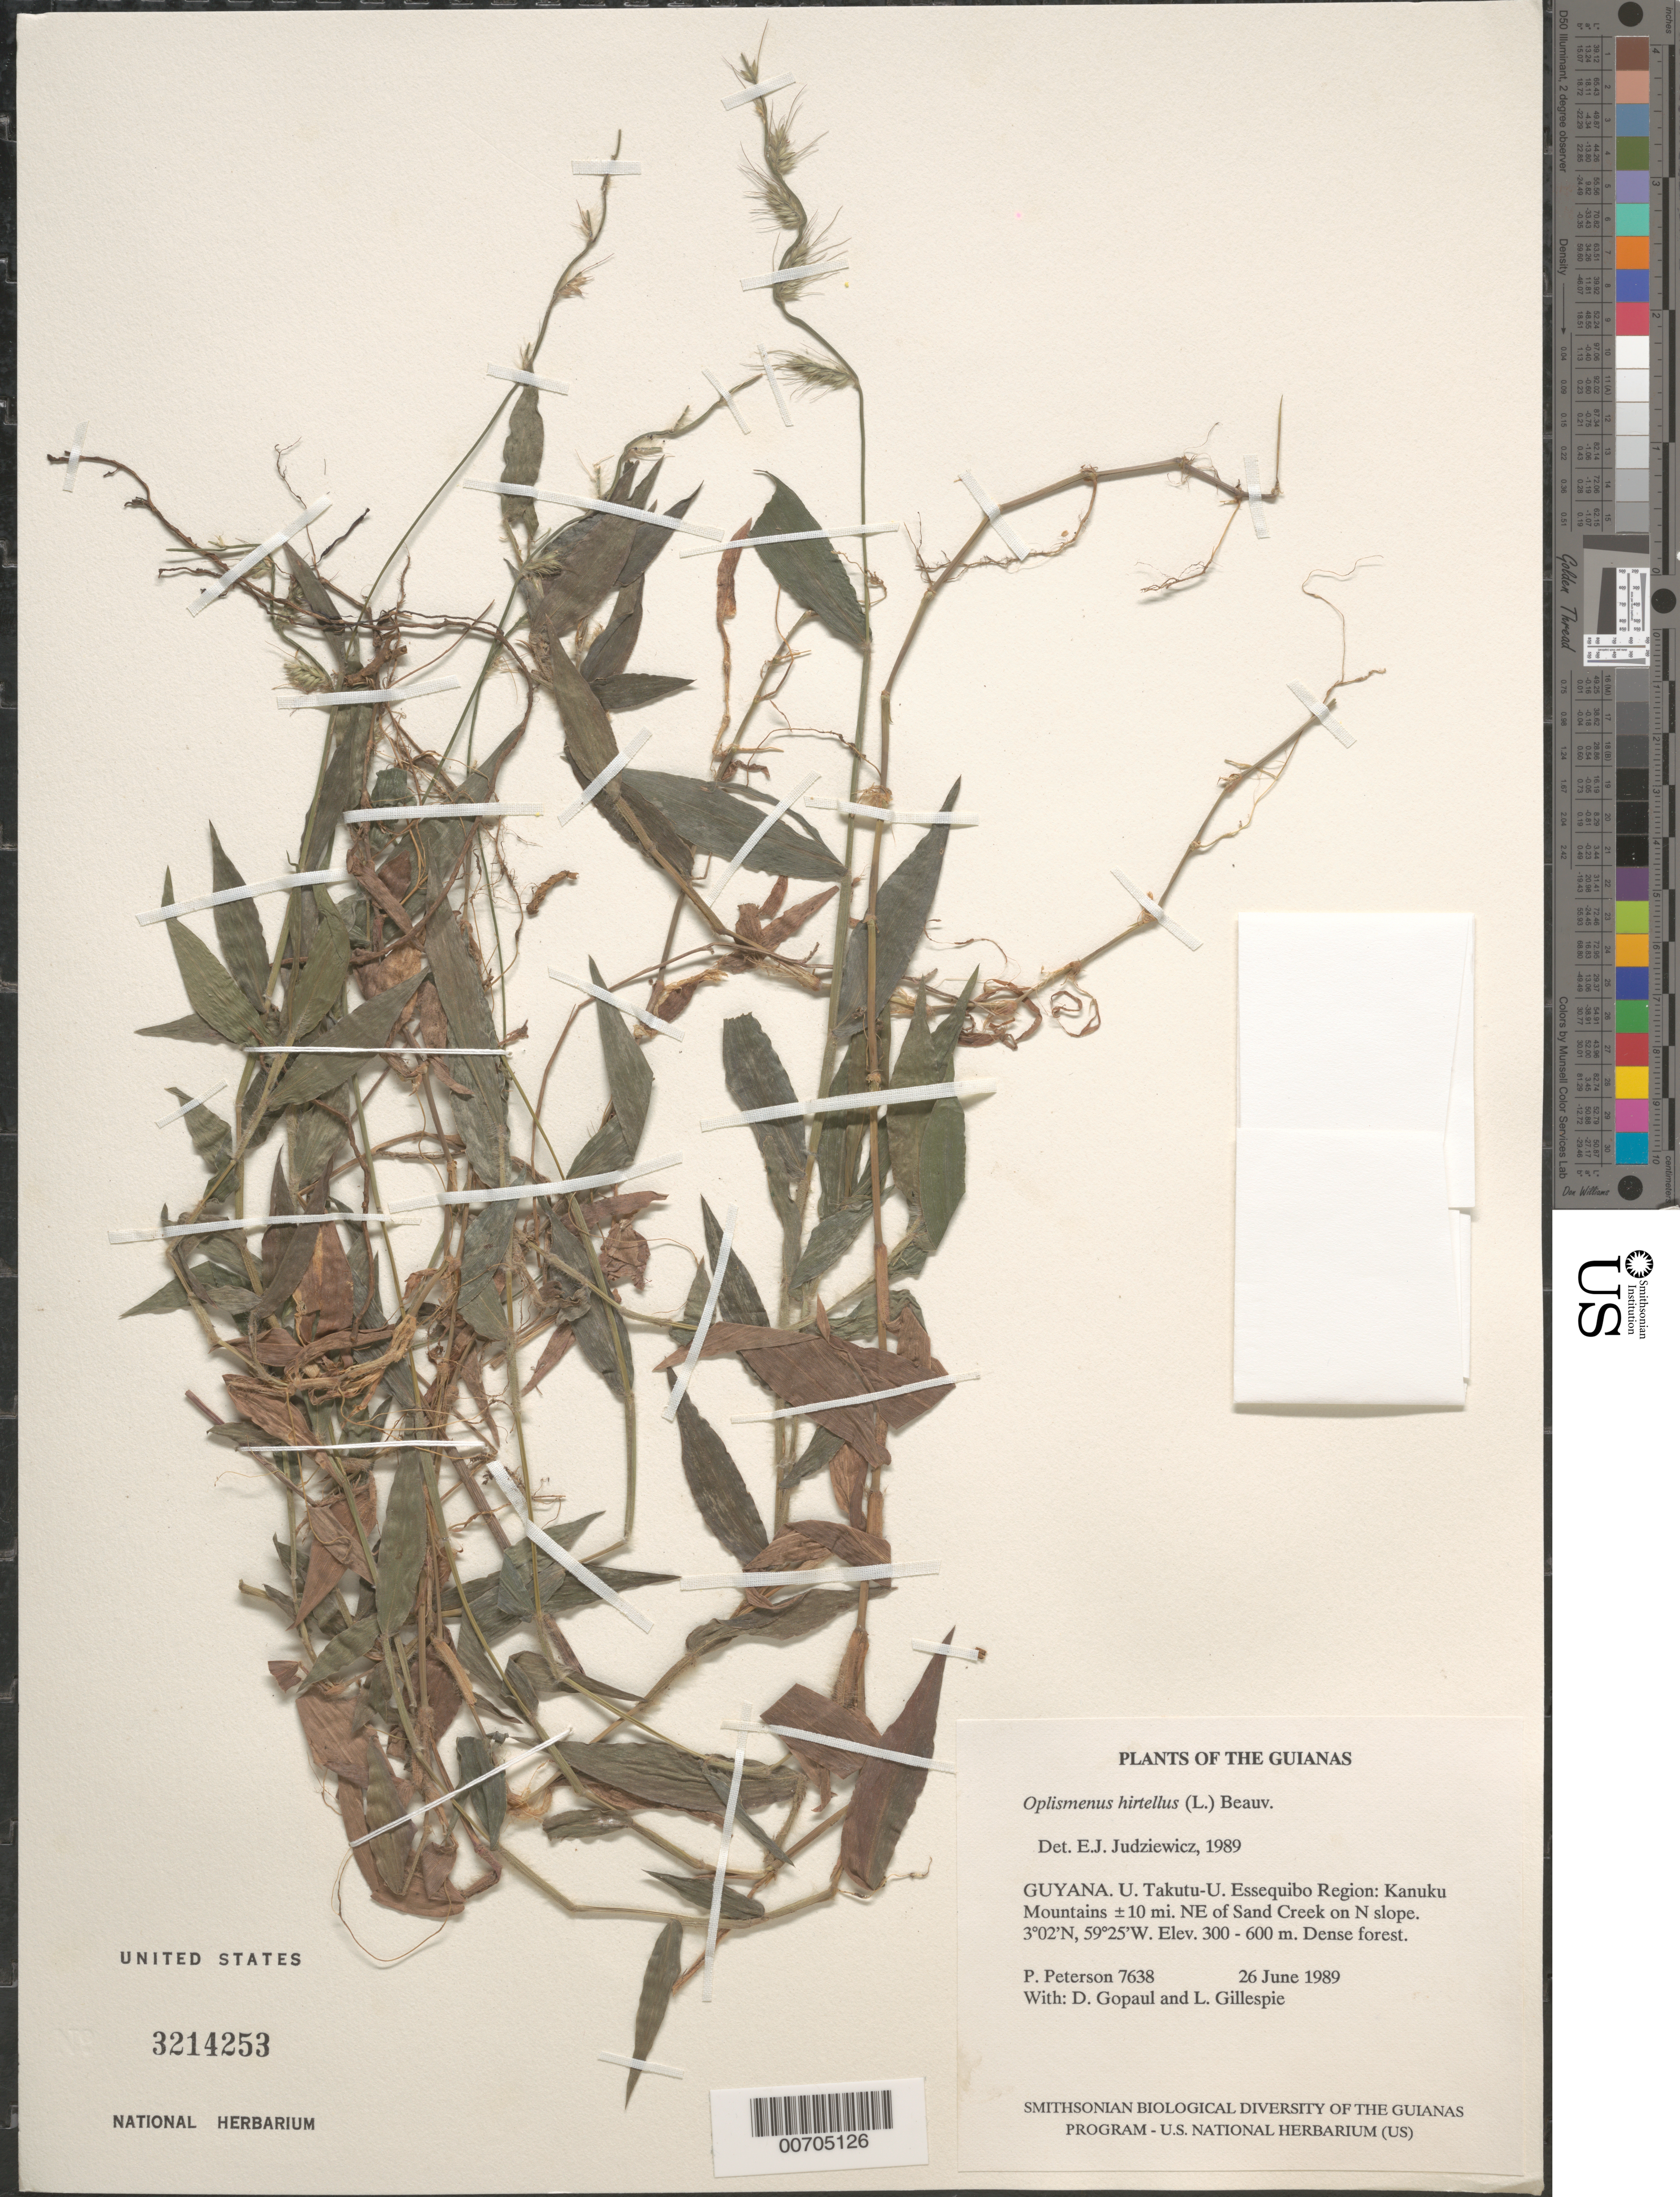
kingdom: Plantae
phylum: Tracheophyta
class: Liliopsida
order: Poales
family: Poaceae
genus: Oplismenus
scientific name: Oplismenus hirtellus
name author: (L.) P. Beauv.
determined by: Judziewicz, E. J.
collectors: P. M. Peterson, D. Gopaul & L. J. Gillespie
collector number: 7638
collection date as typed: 26 June 1989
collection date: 1989-06-26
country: Guyana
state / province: U. Takutu-U. Essequibo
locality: Kanuku Mountains ±10 mi. NE of Sand Creek on N slope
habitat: Dense forest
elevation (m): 300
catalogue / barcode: US 3214253